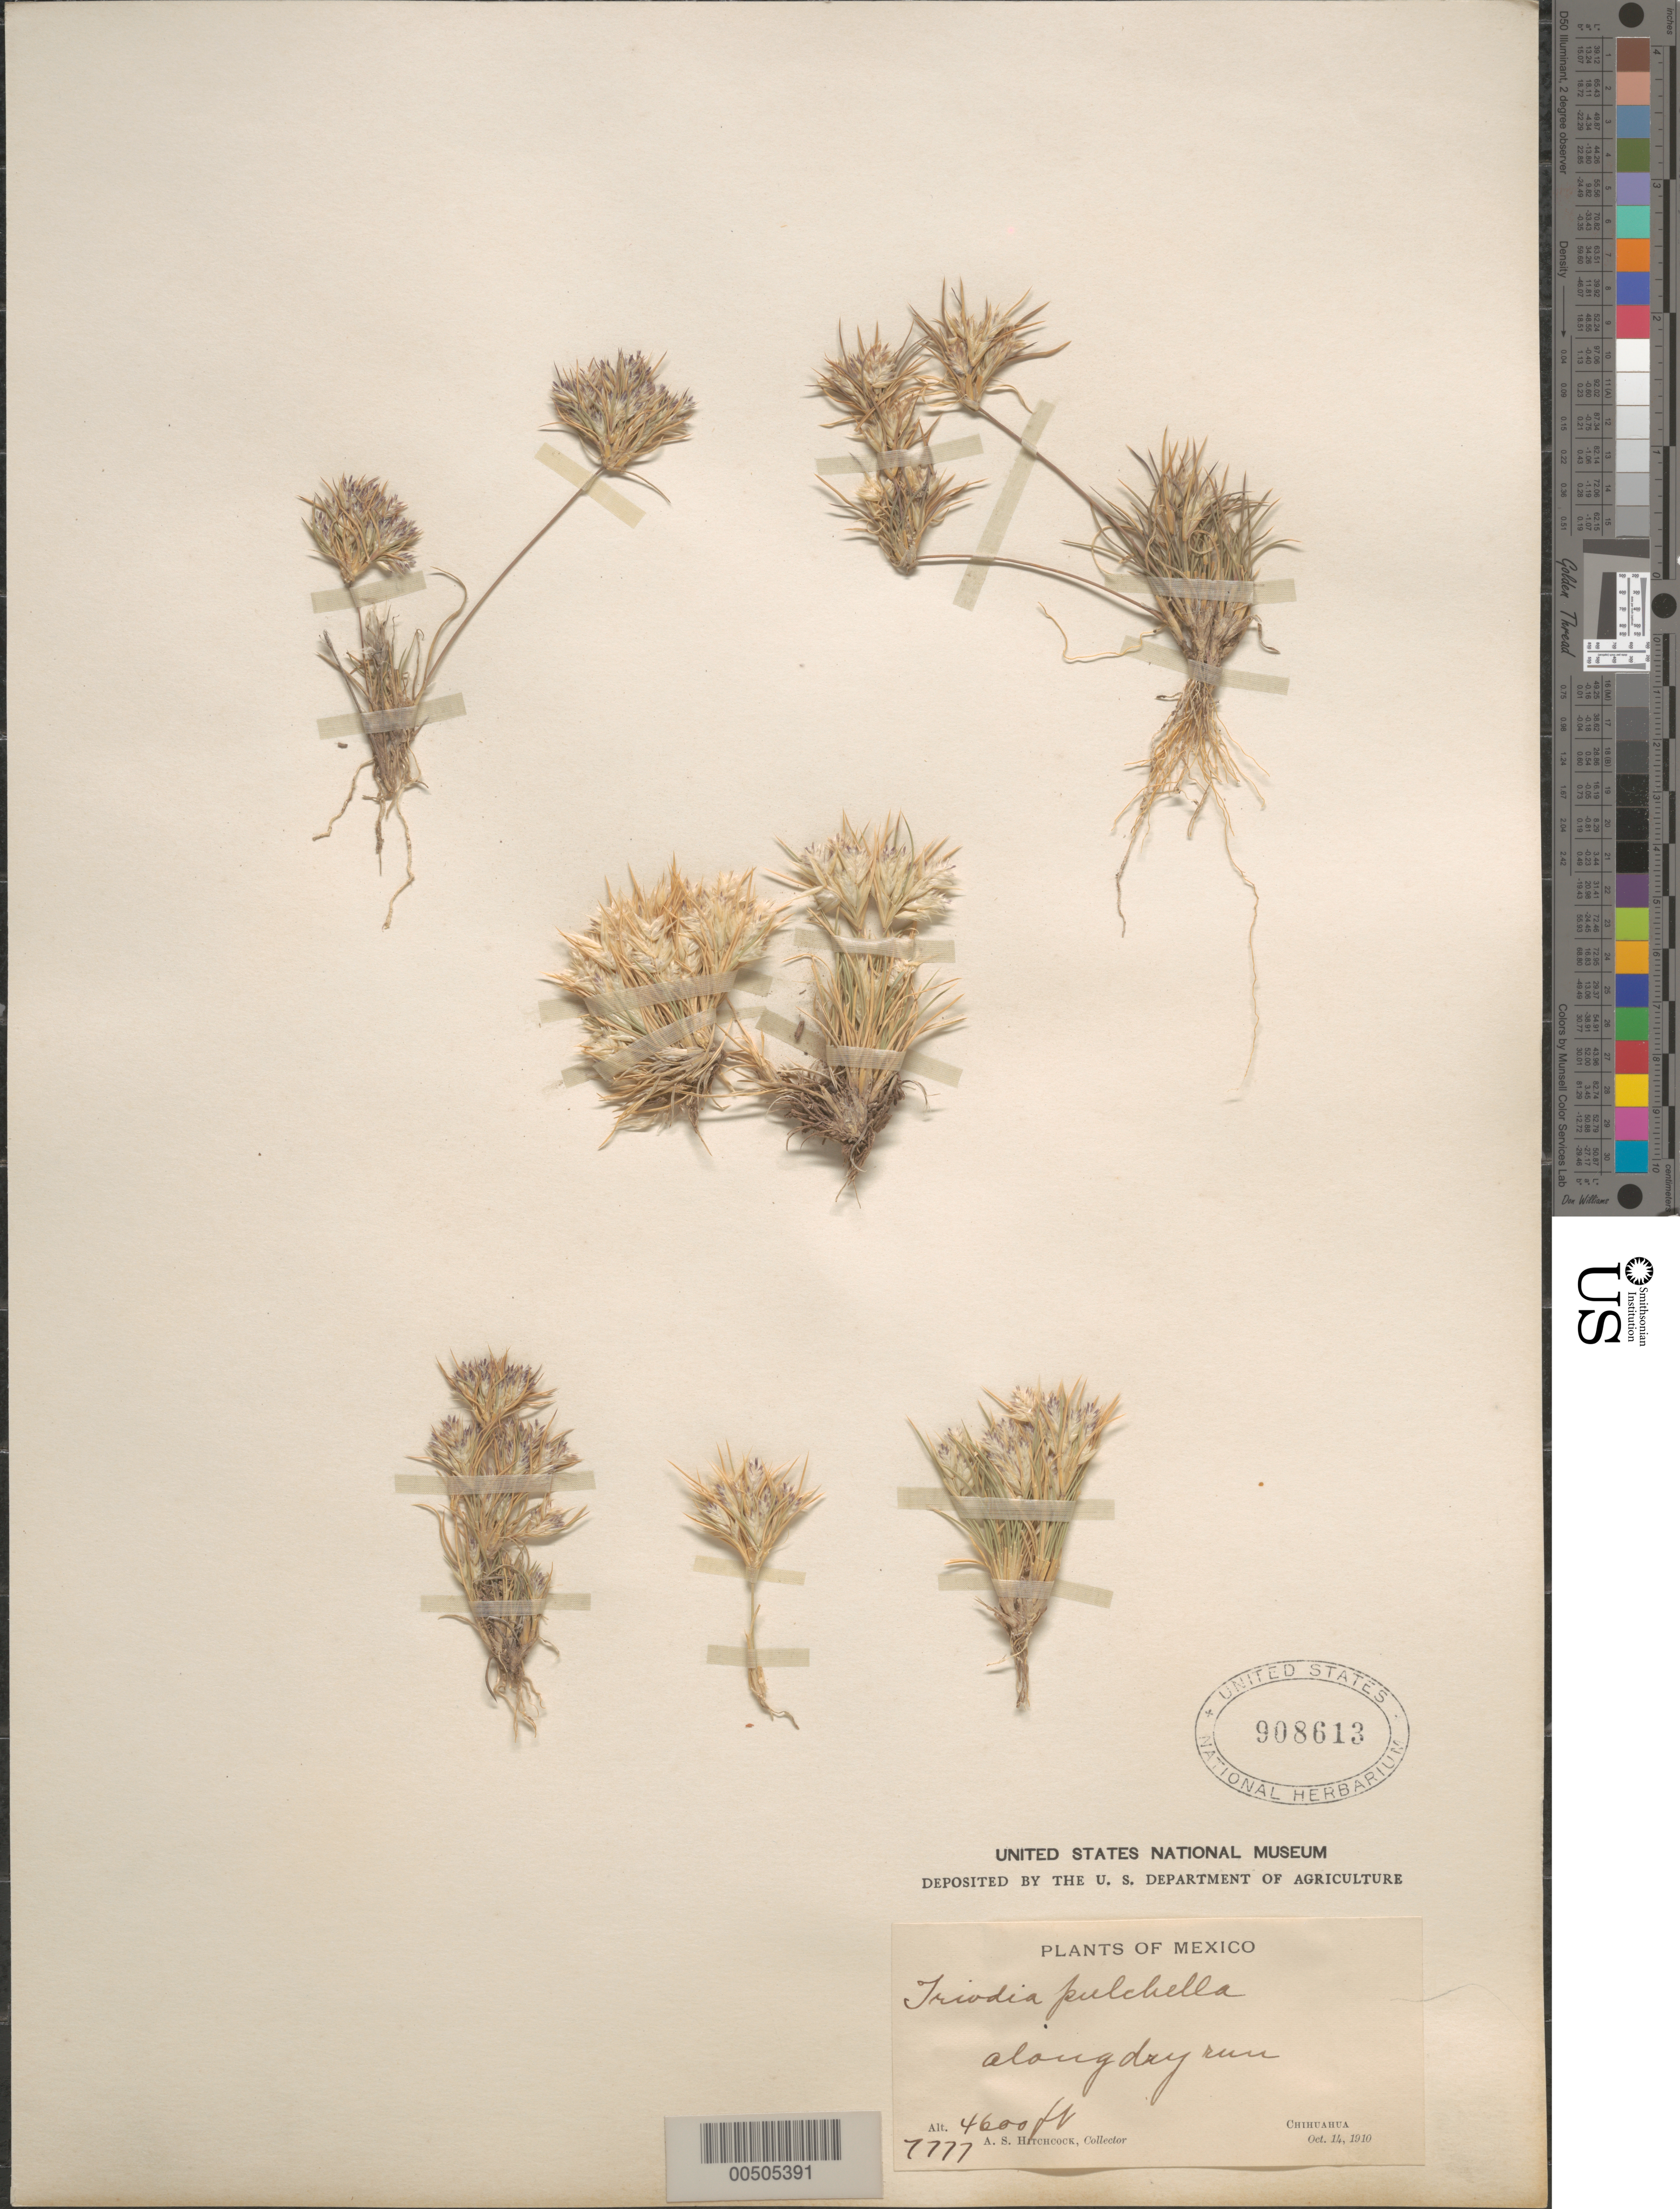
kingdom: Plantae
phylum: Tracheophyta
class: Liliopsida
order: Poales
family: Poaceae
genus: Erioneuron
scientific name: Erioneuron pulchellum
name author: (Kunth) Tateoka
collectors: A. S. Hitchcock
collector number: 7777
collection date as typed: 14 Oct 1910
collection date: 1910-10-14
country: Mexico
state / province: Chihuahua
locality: Chihuahua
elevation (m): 1402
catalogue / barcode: US 908613